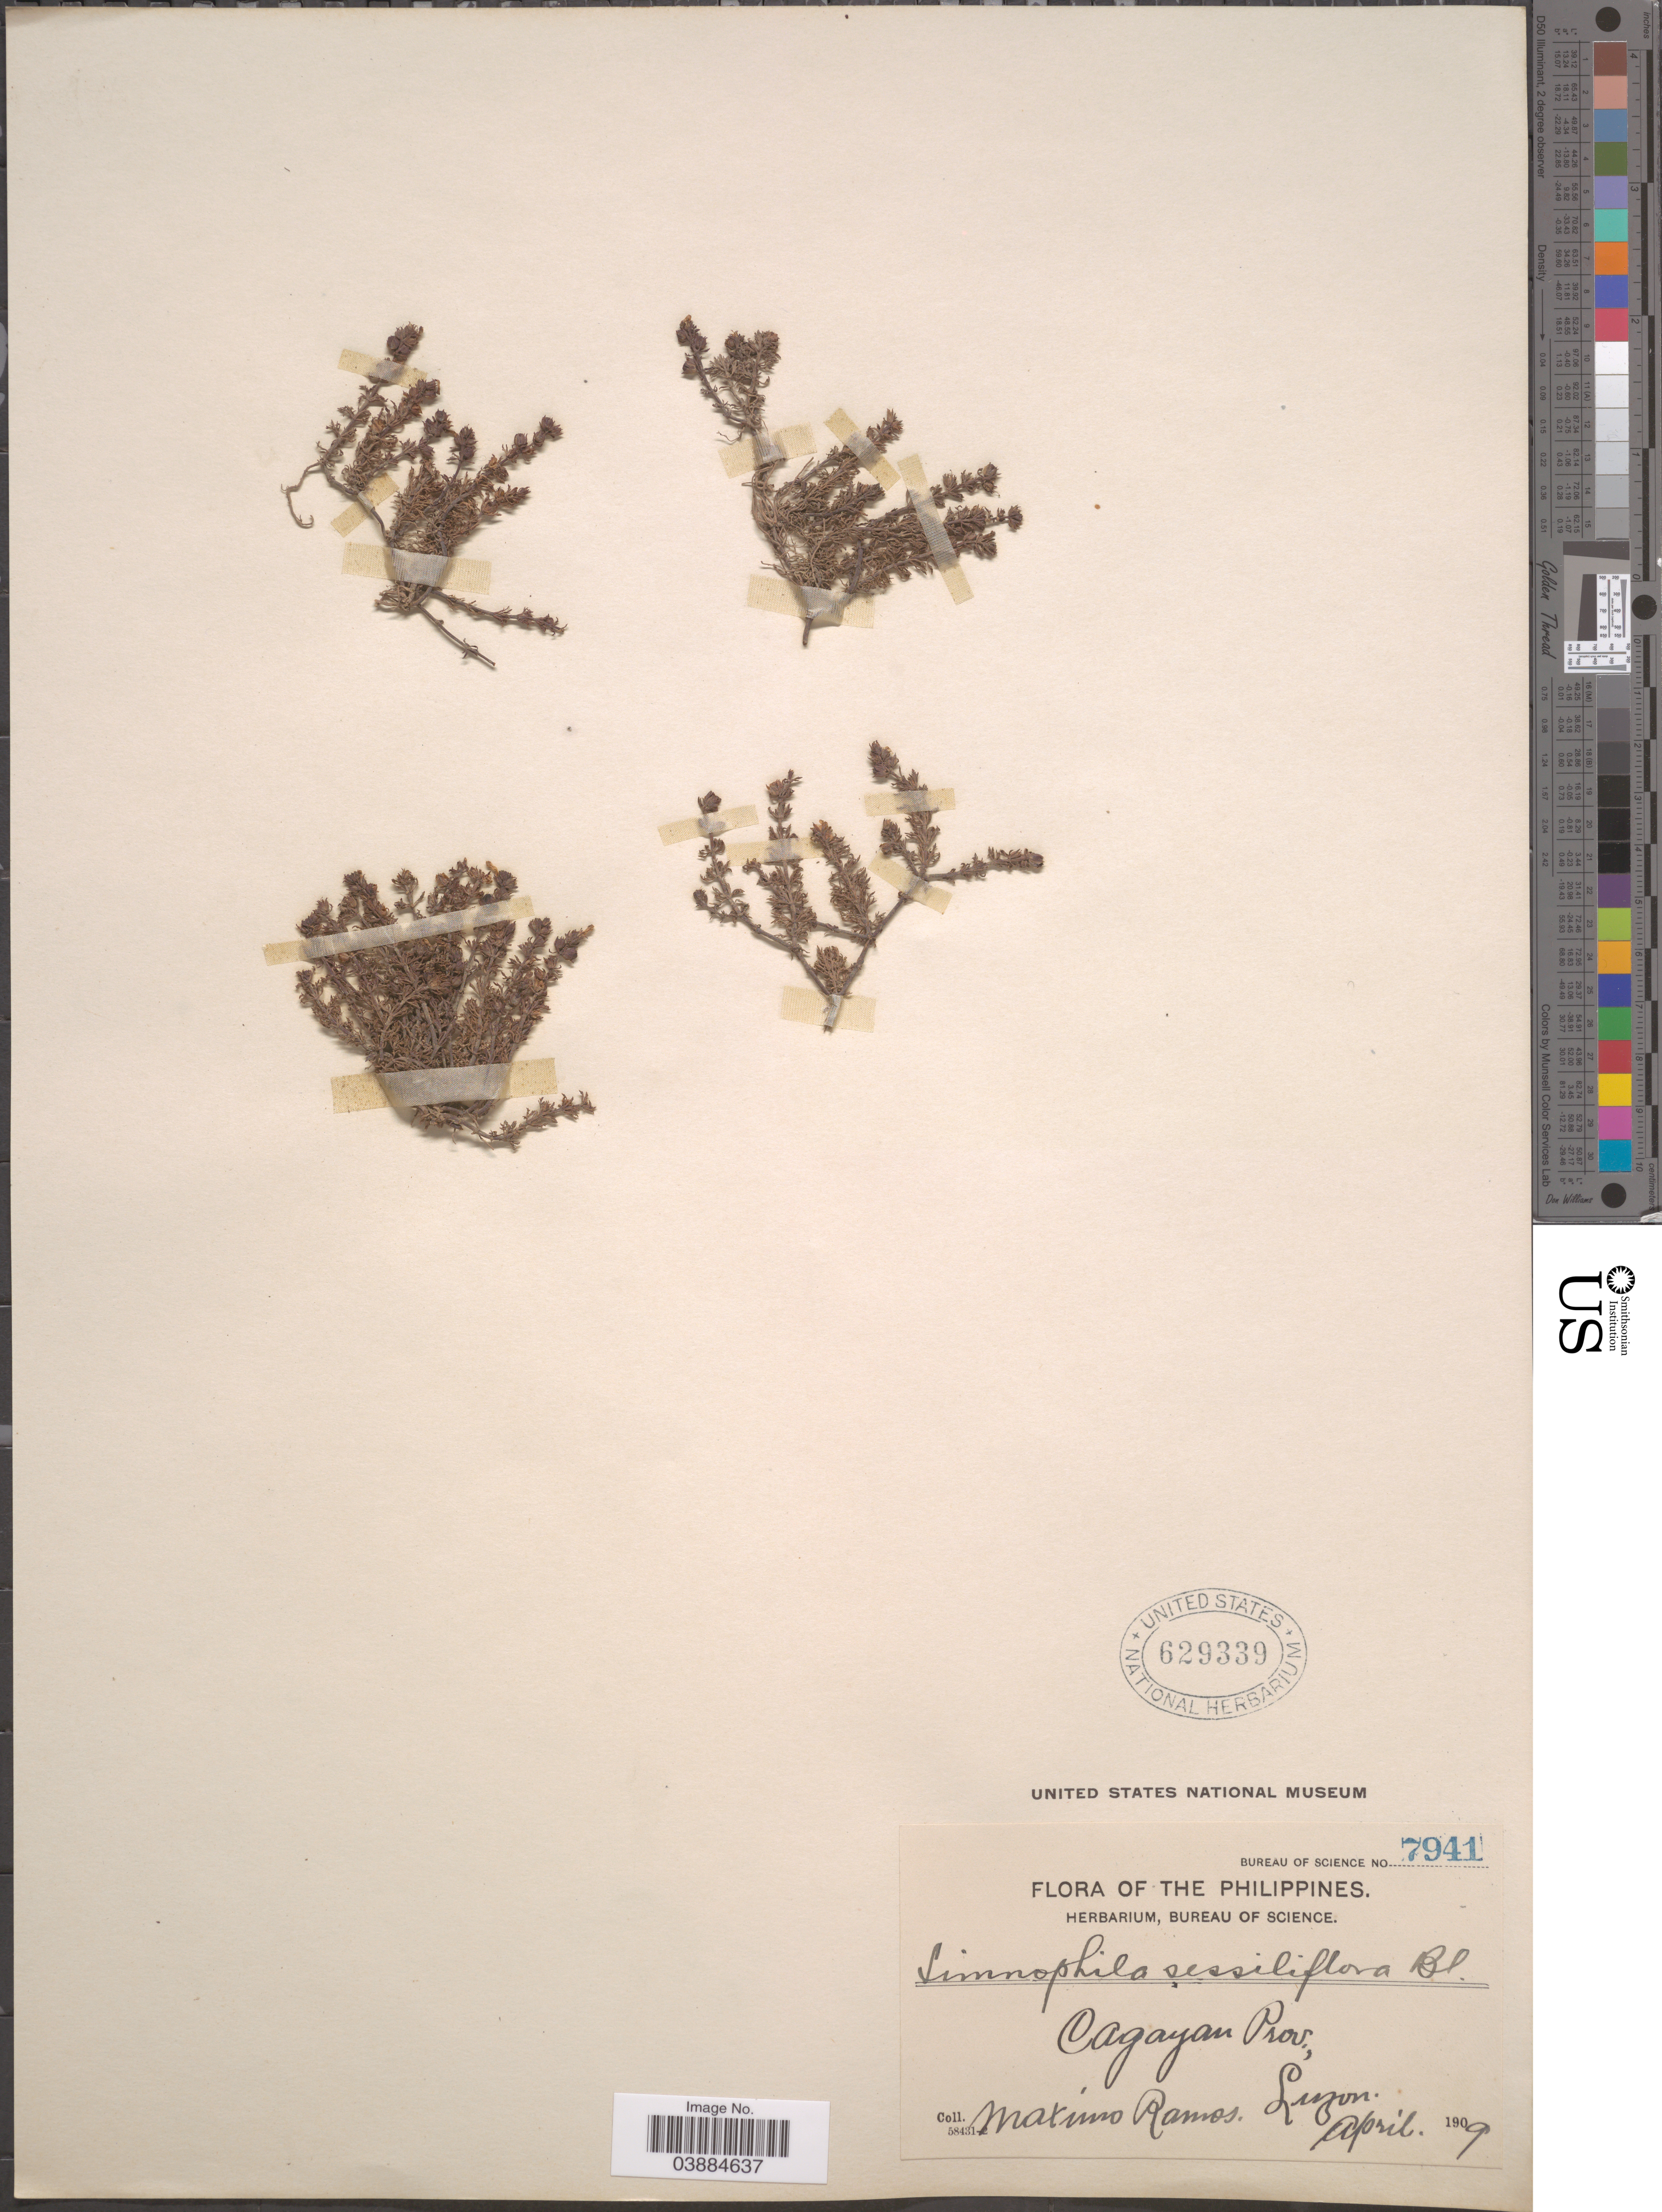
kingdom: Plantae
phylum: Tracheophyta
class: Magnoliopsida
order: Lamiales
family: Plantaginaceae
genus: Limnophila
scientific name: Limnophila indica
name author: (L.) Druce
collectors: M. Ramos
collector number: Bureau of Science 7941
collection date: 1909-04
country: Philippines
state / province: Cagayan Valley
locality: Cagayan Prov., Luzon.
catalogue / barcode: US 629339